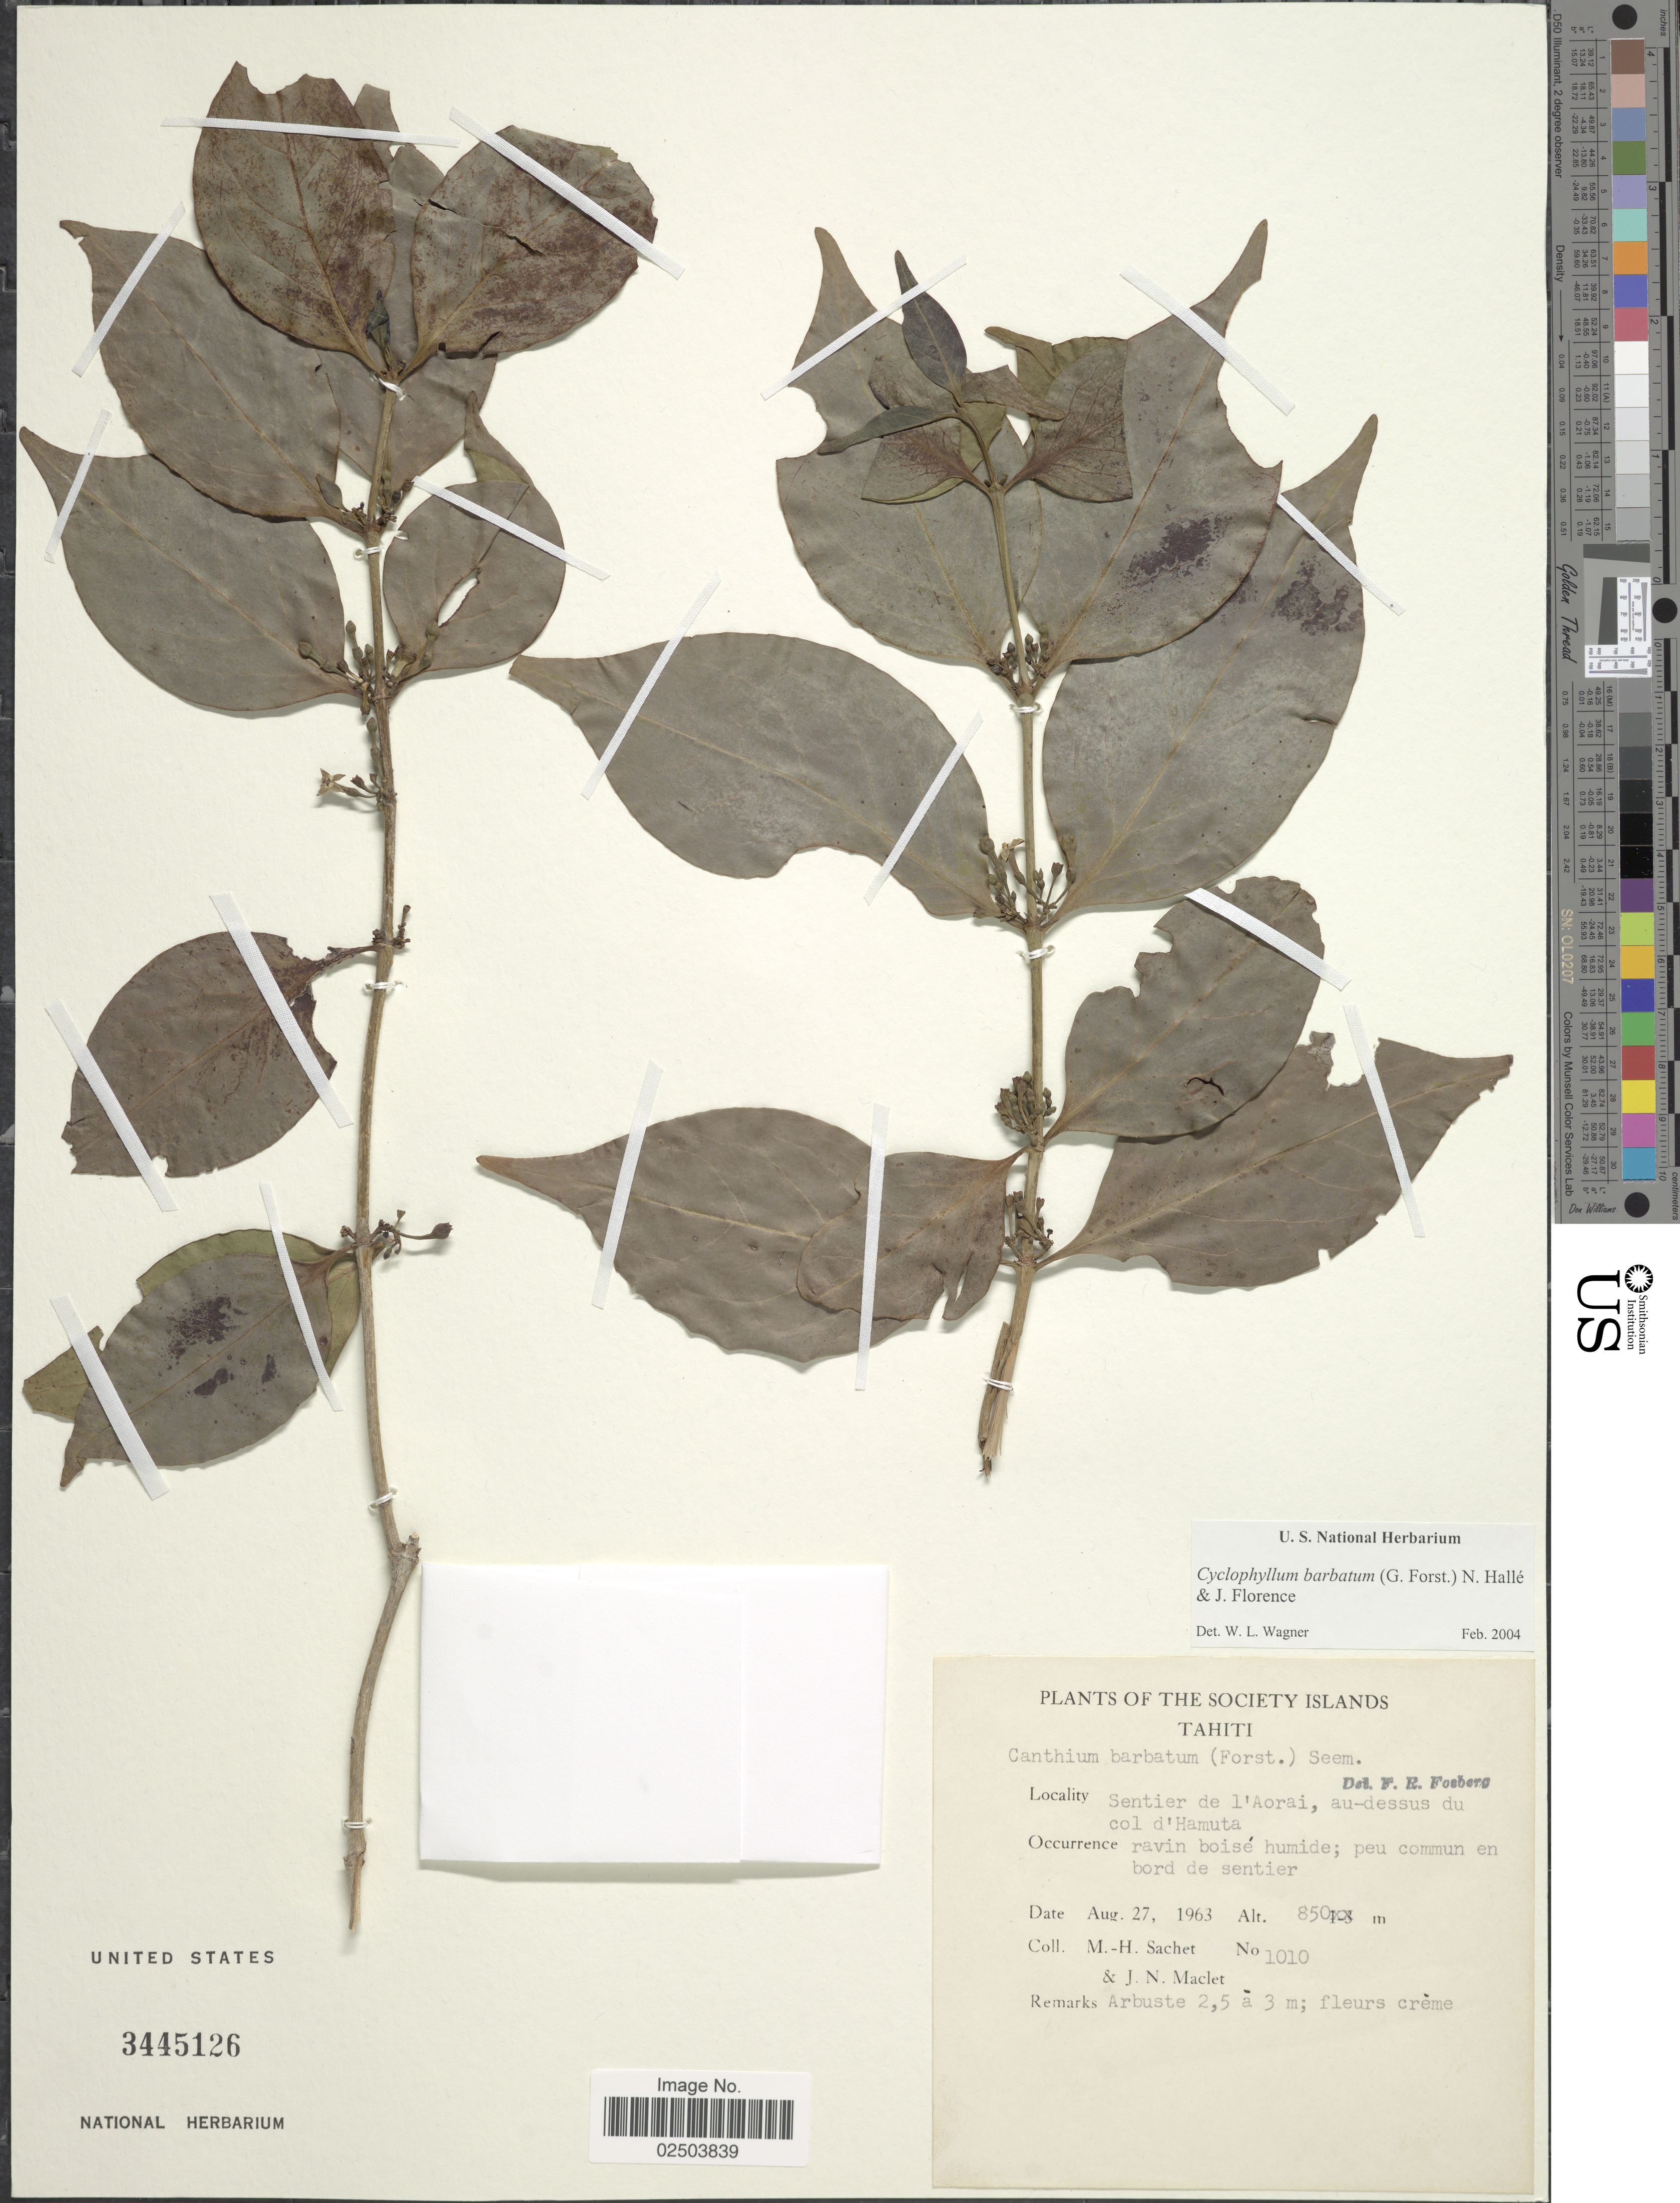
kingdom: Plantae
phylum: Tracheophyta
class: Magnoliopsida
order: Gentianales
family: Rubiaceae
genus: Cyclophyllum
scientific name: Cyclophyllum barbatum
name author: (G. Forst.) N. Hallé & J. Florence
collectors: M.-H. Sachet & J. Maclet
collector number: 1010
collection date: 1963-08-27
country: French Polynesia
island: Tahiti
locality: Society Islands. Tahiti. Sentier de l'Aorai, au-dessus du col d'Hamuta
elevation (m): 850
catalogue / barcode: US 3445126